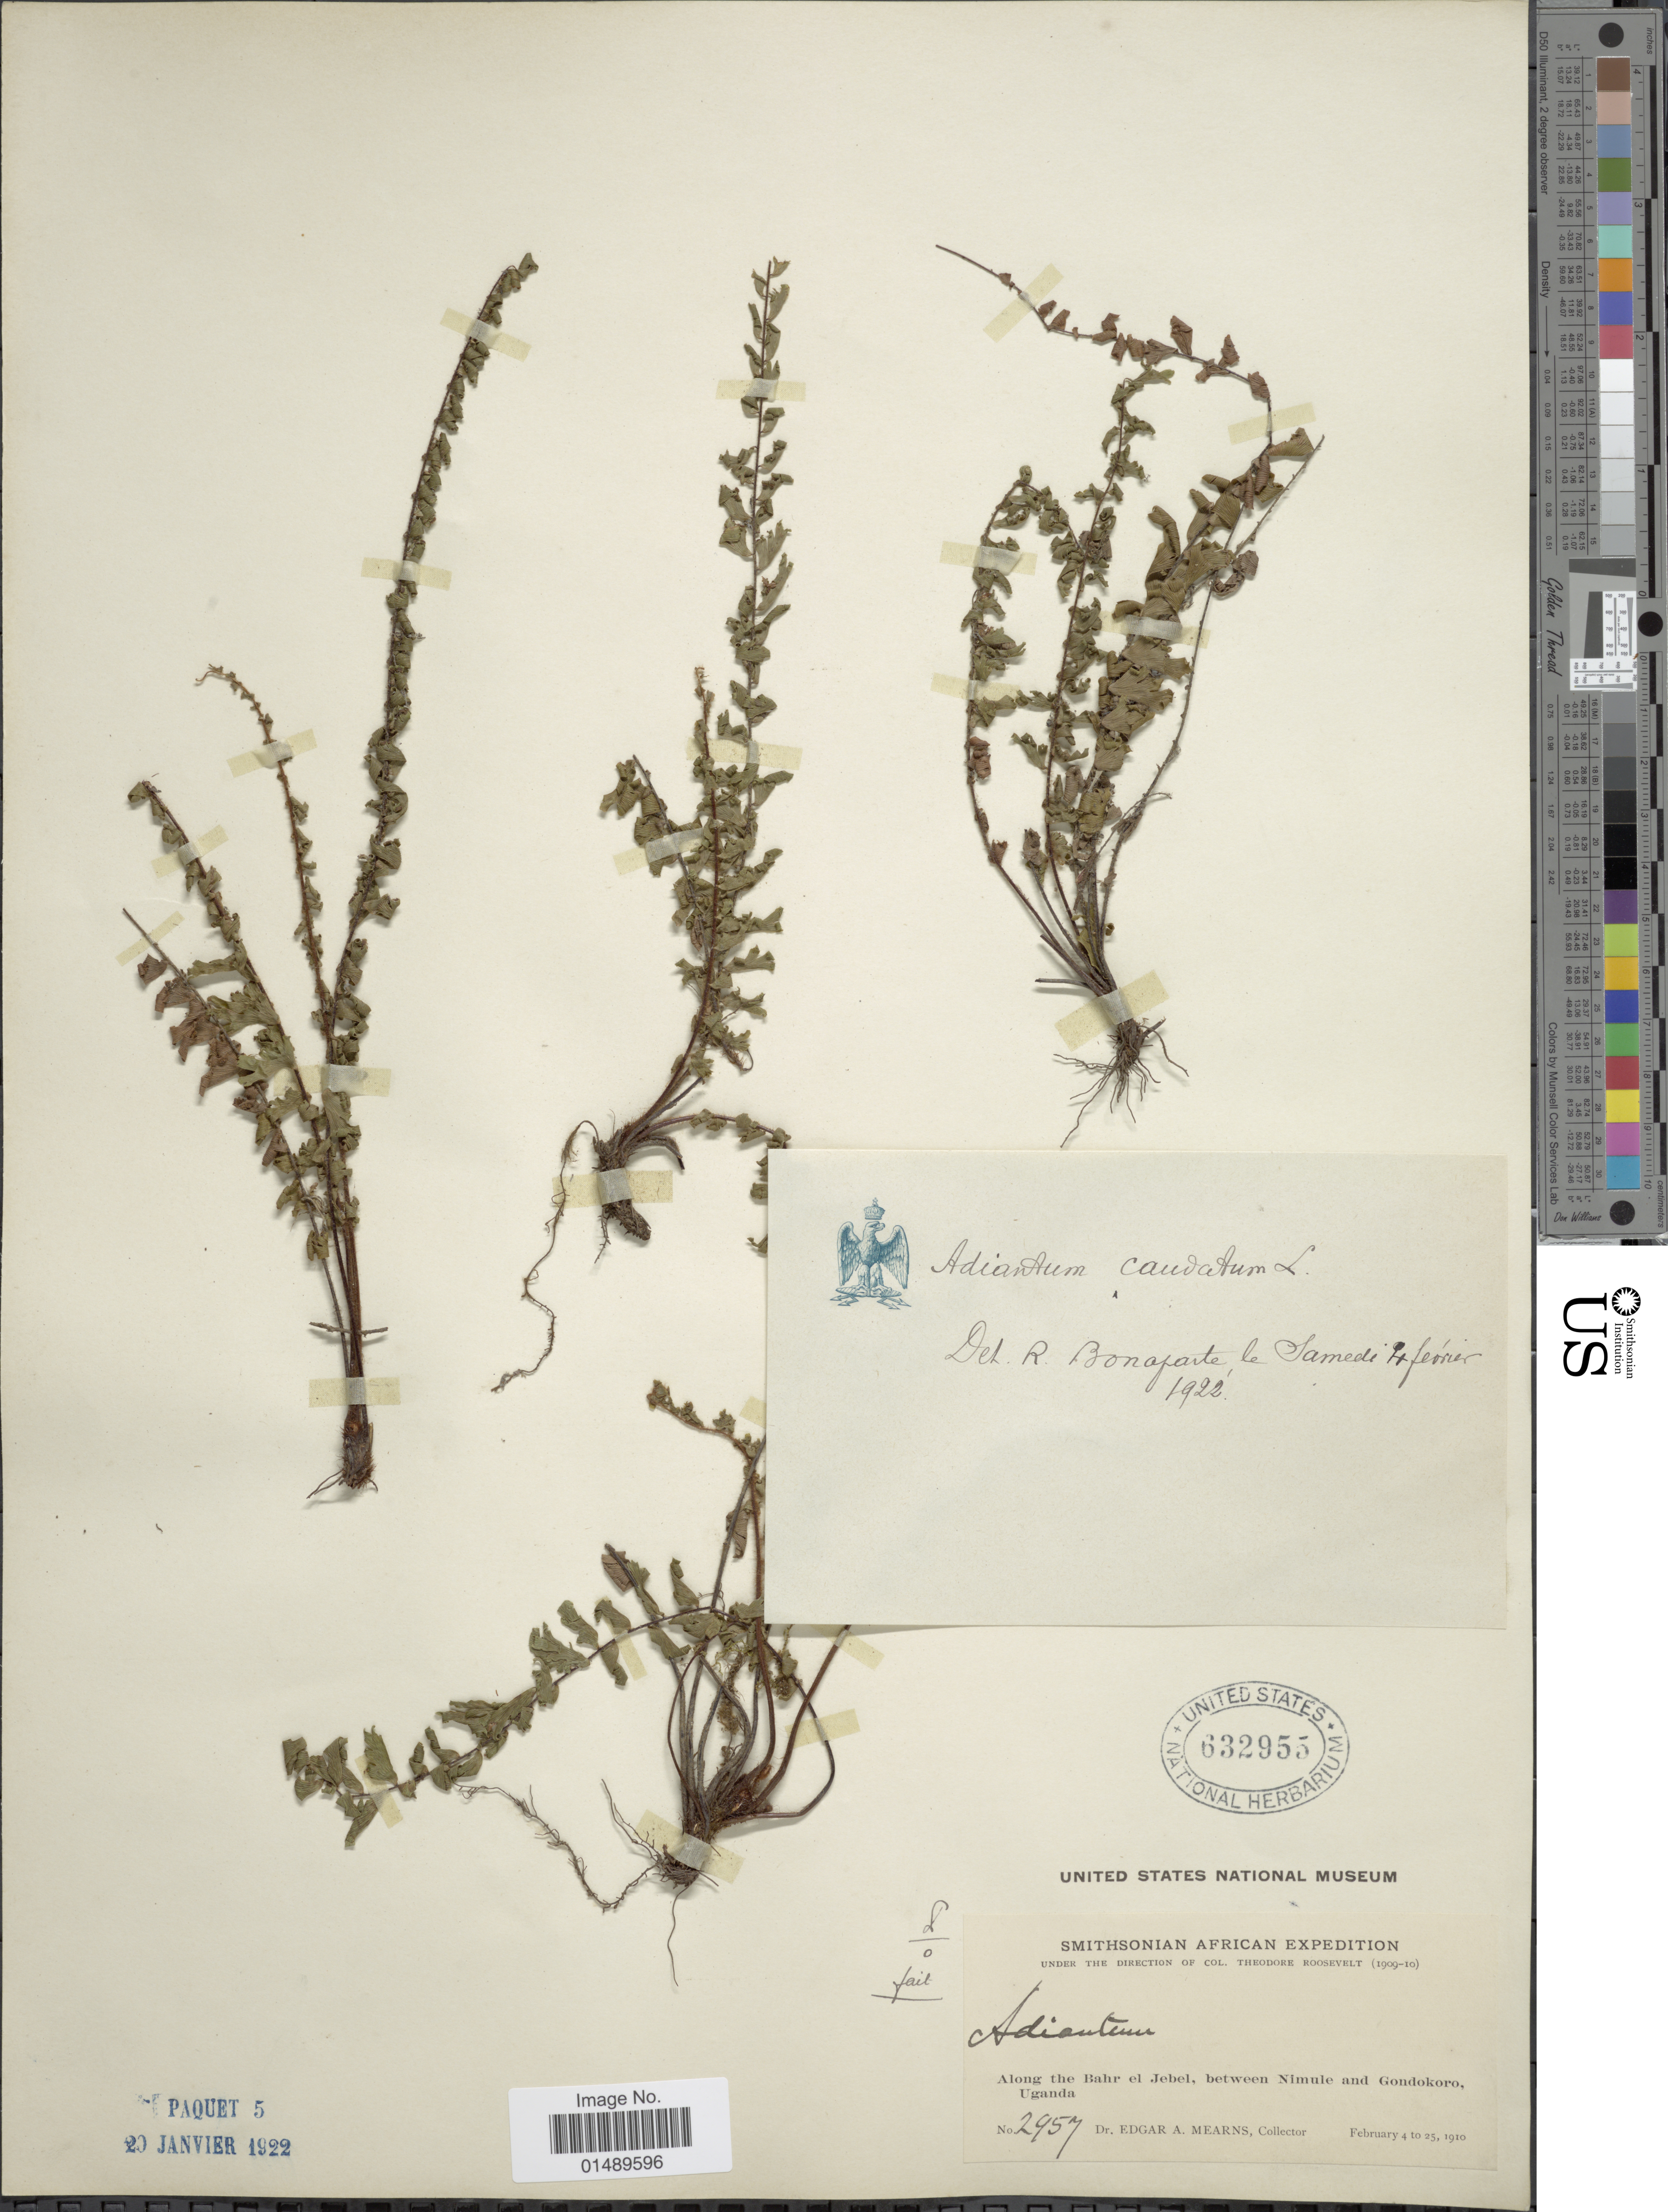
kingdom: Plantae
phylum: Tracheophyta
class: Polypodiopsida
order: Polypodiales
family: Pteridaceae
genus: Adiantum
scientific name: Adiantum caudatum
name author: L.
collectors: E. A. Mearns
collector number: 2957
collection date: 1910-02-04/1910-02-25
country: Uganda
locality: Along the Bahr el Jebel, between Nimule and Gondonkoro, Uganda.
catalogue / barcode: US 632955